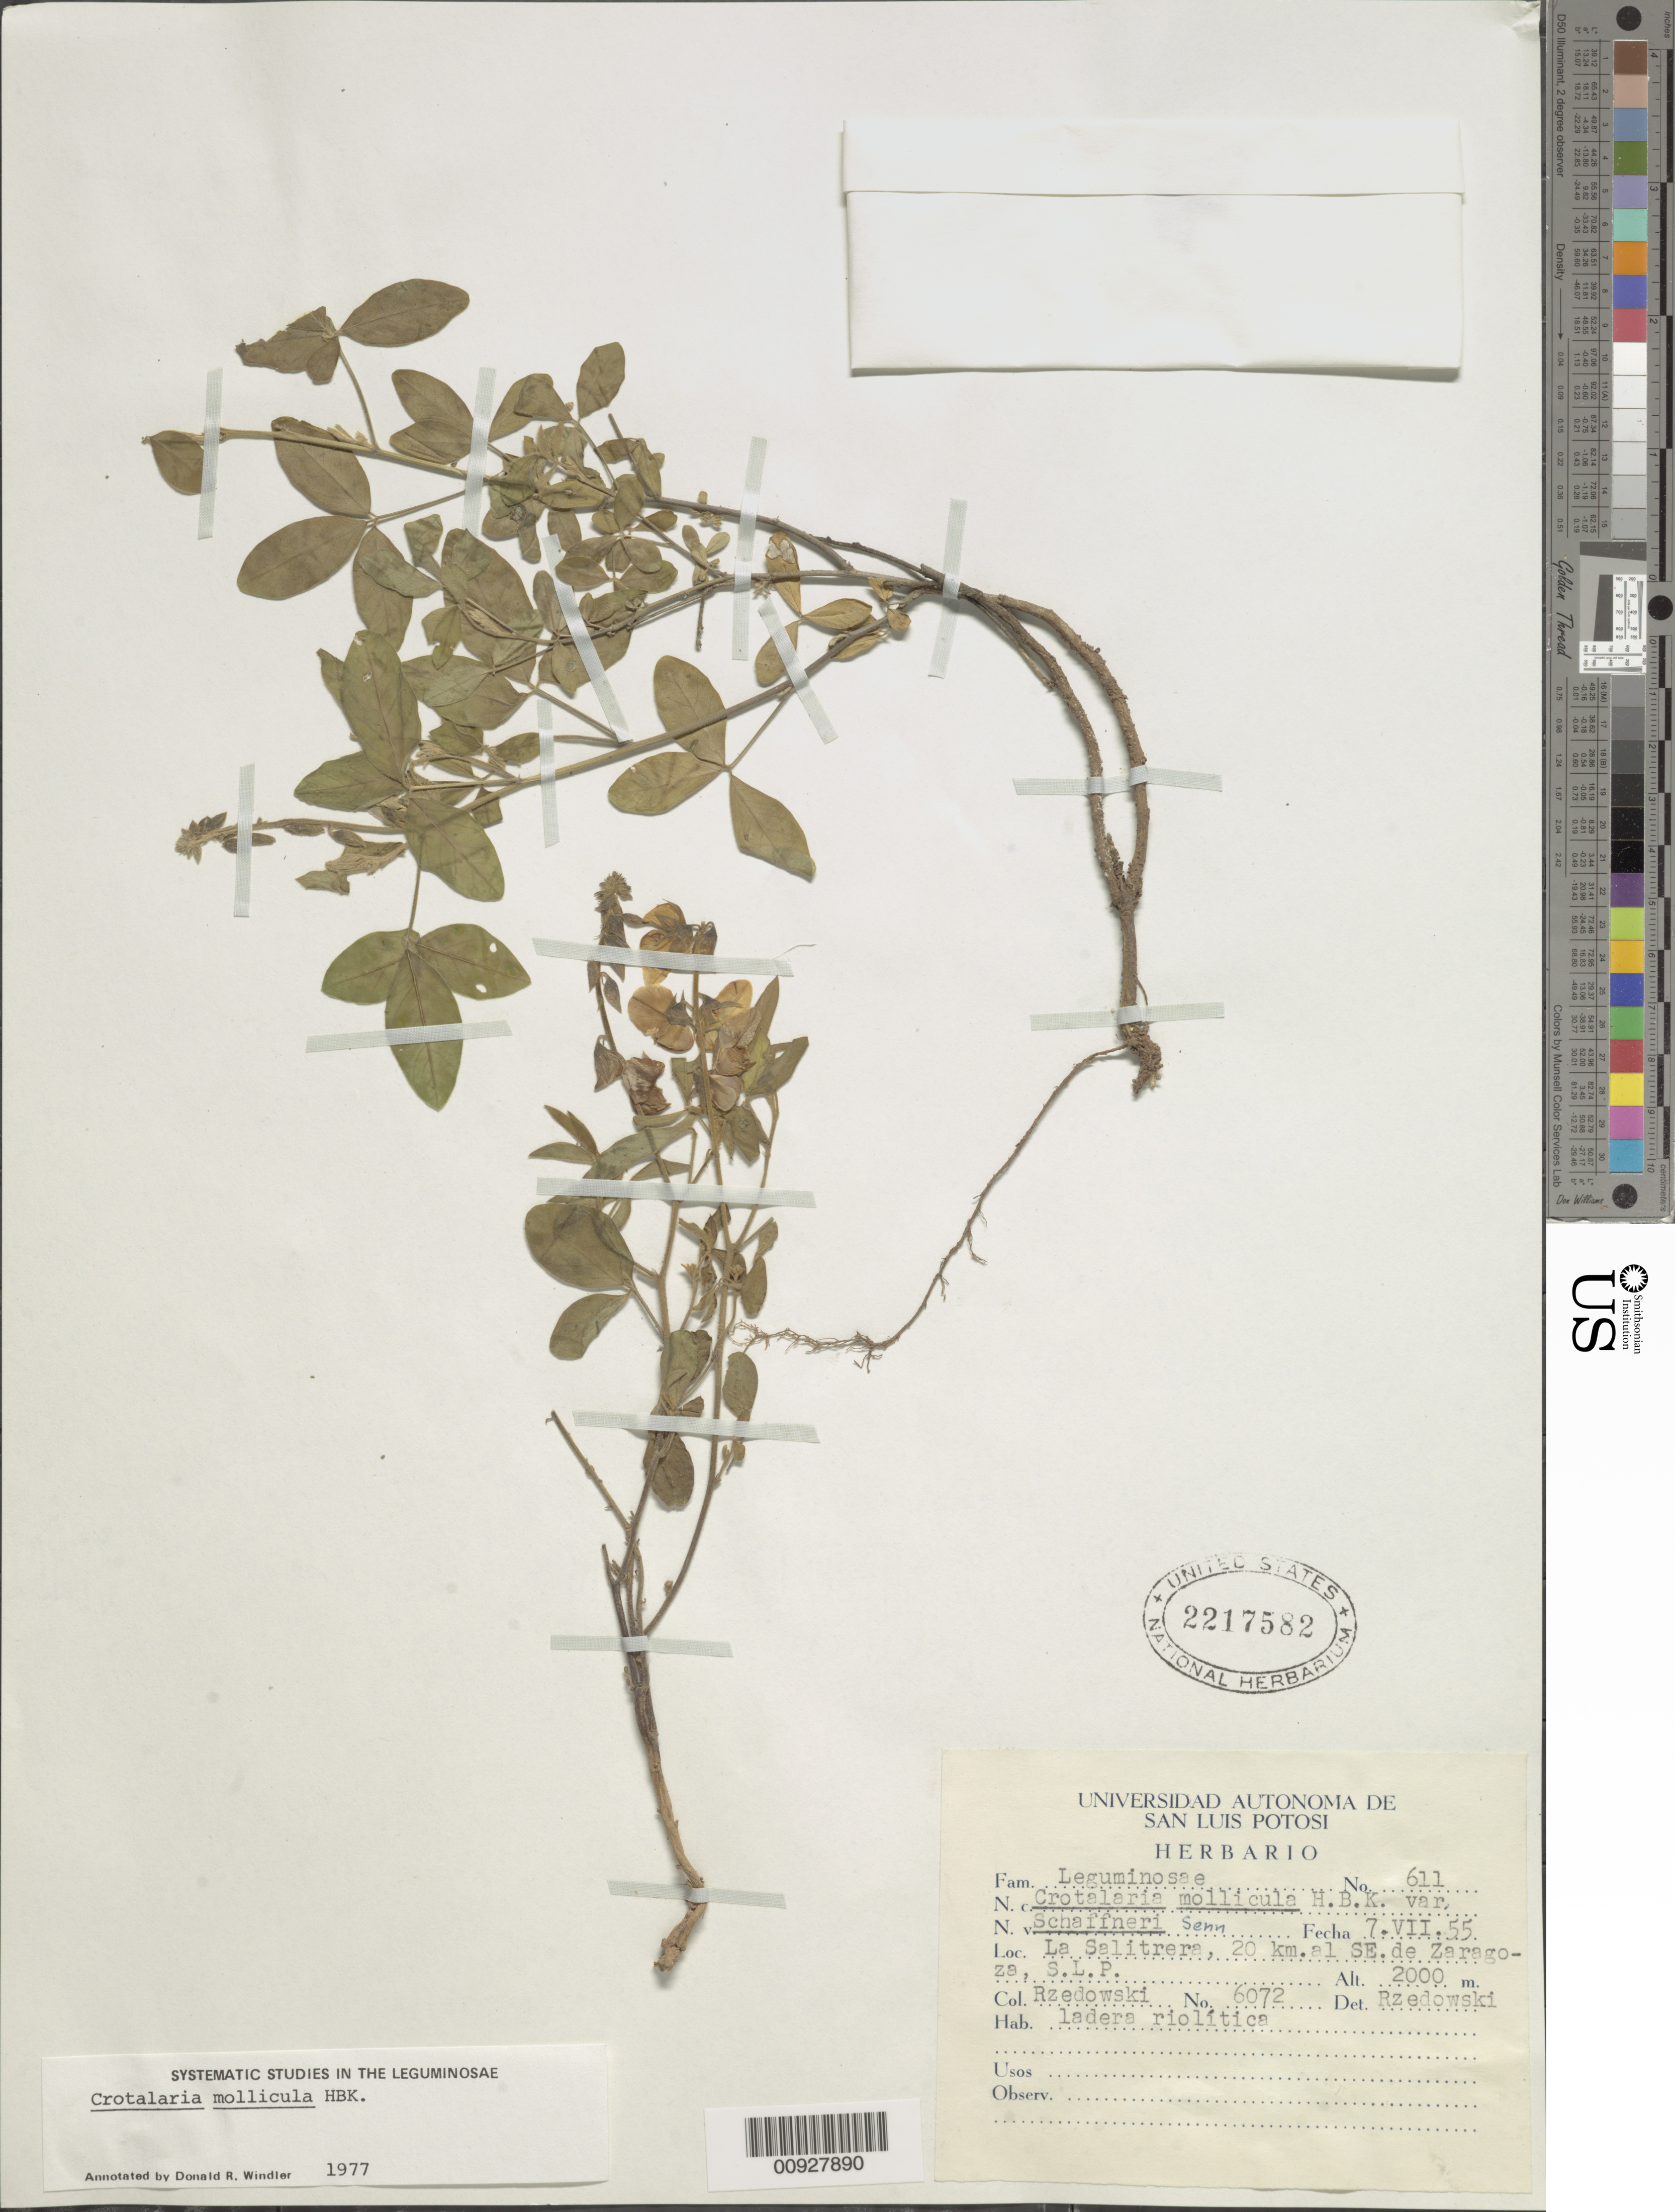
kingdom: Plantae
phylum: Tracheophyta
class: Magnoliopsida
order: Fabales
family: Fabaceae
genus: Crotalaria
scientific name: Crotalaria mollicula var. schaffneri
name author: H. Senn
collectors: J. Rzedowski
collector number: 6072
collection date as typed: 07 Jul 1955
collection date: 1955-07-07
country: Mexico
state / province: San Luis Potosí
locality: La Salitrera, 20 km. al SE de Zaragoza, San Luis Potosí.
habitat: Ladera riolítica.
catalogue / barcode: US 2217582